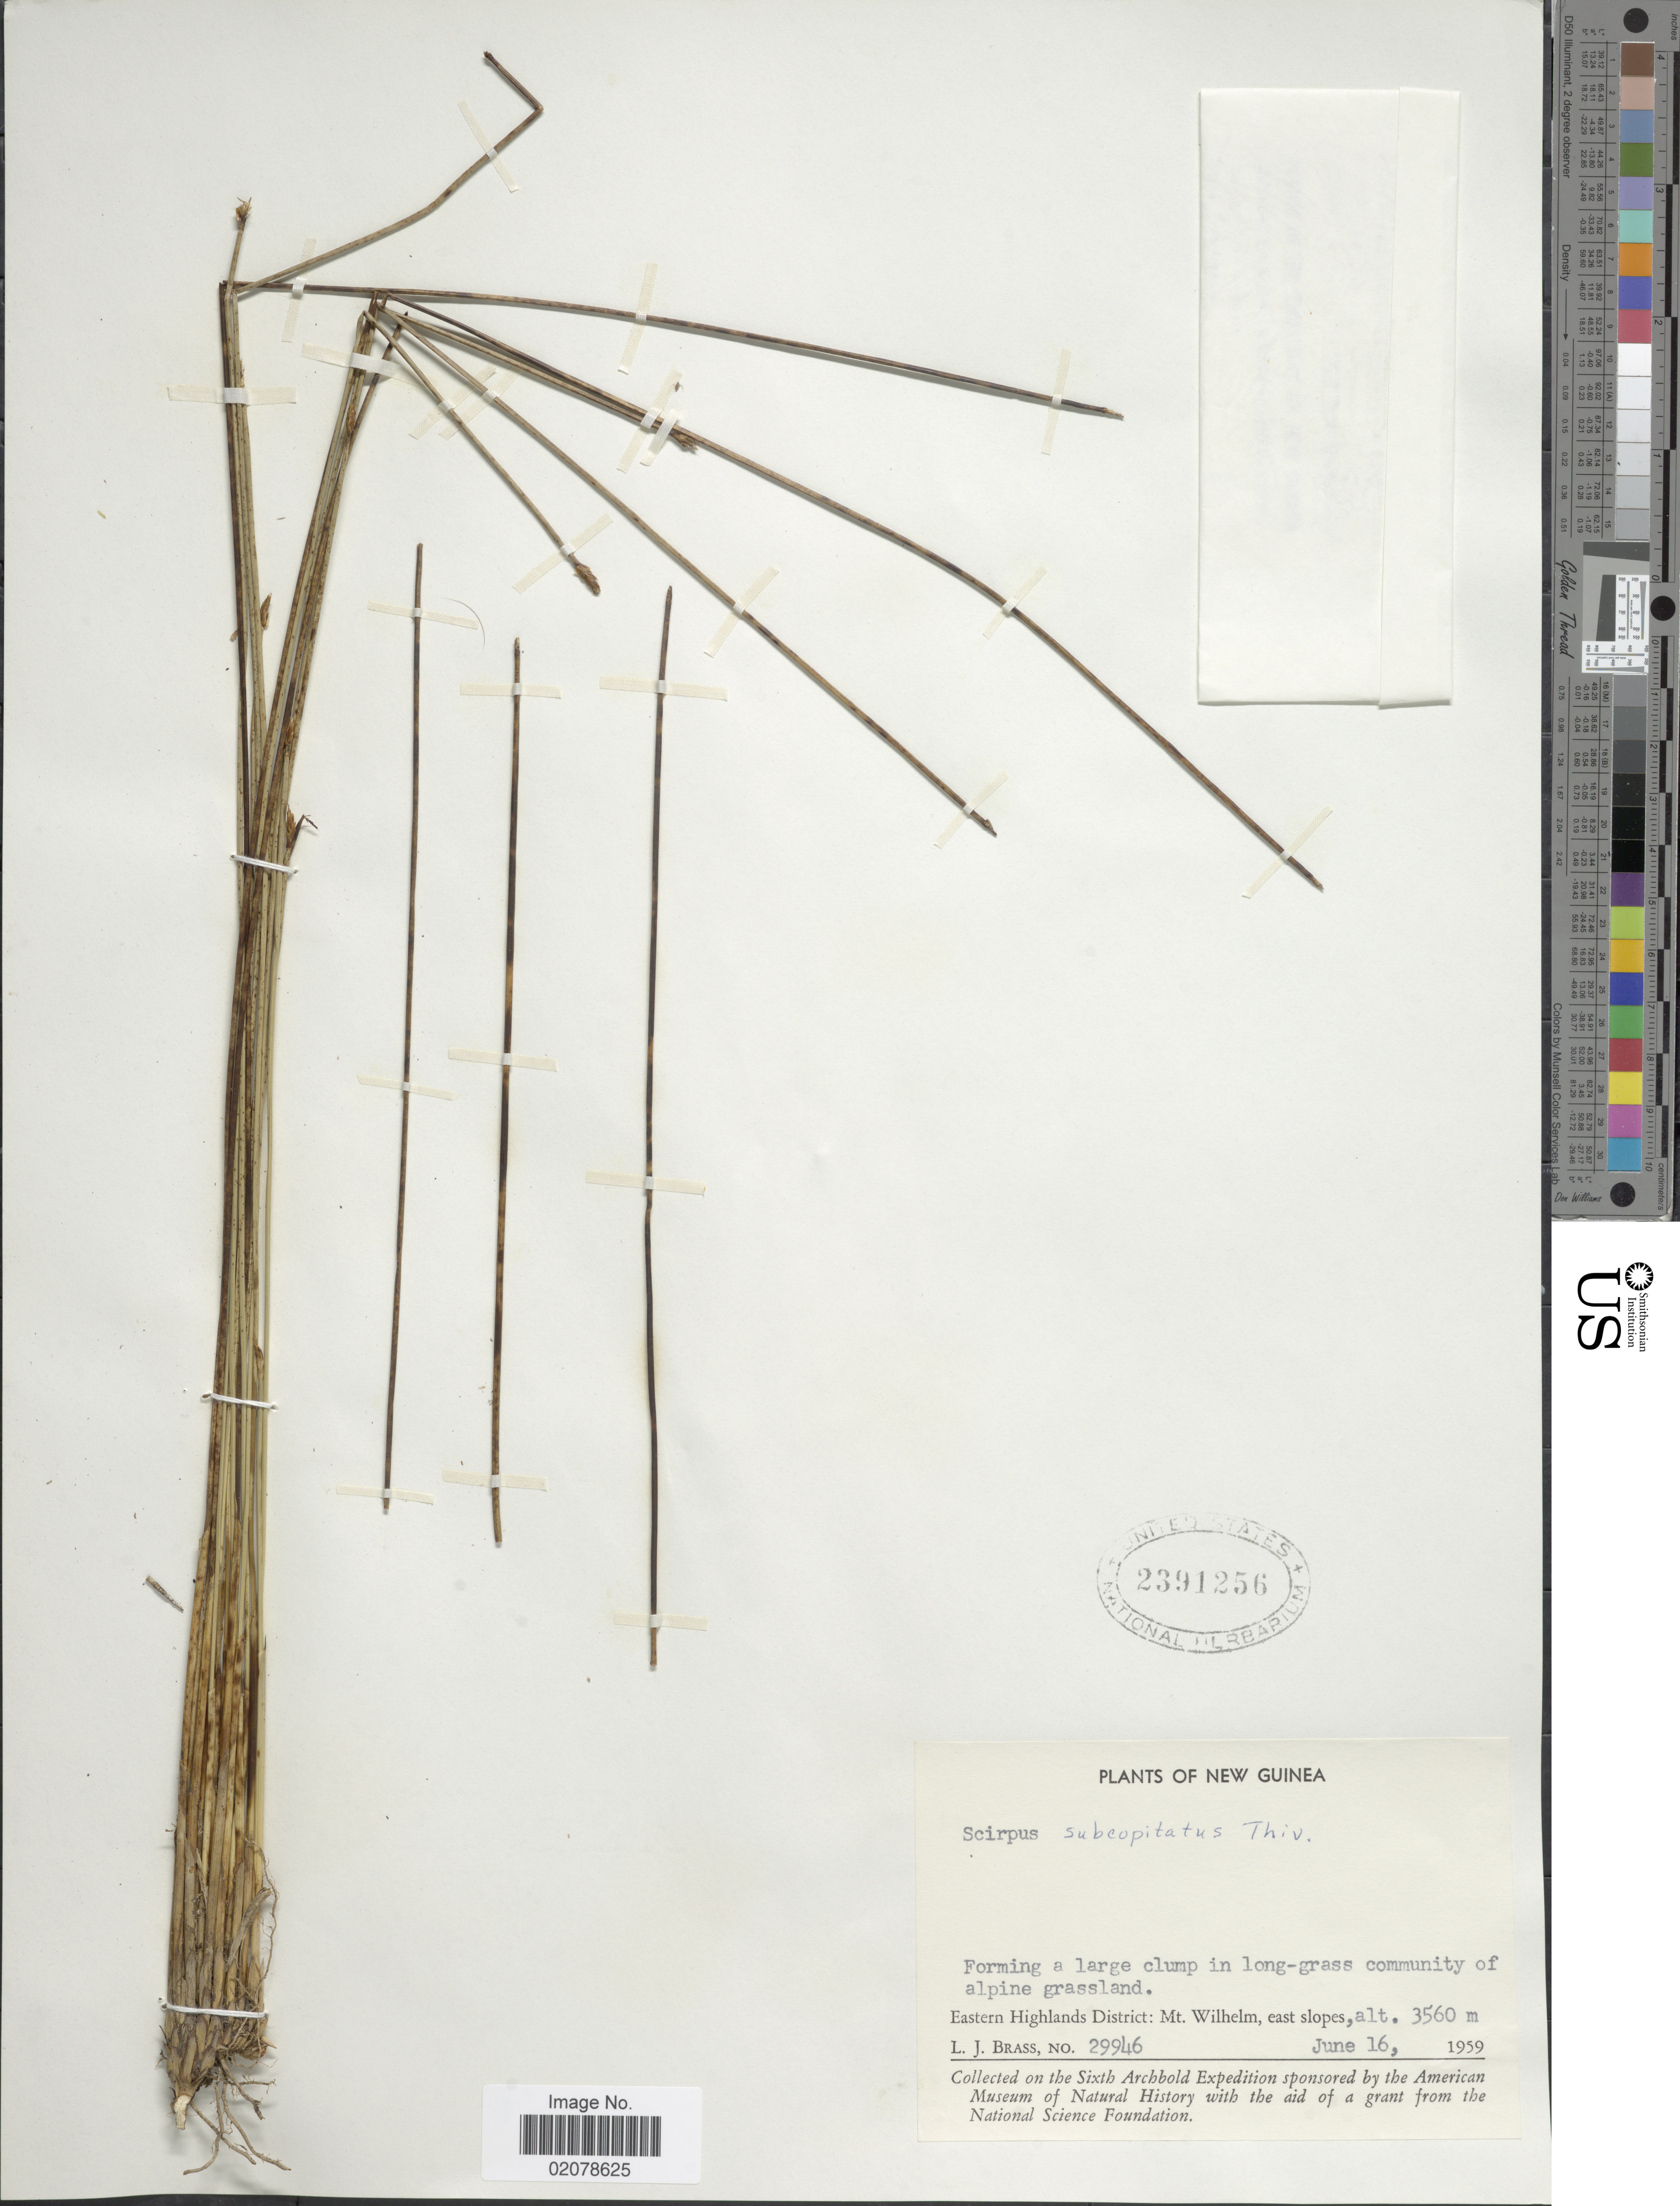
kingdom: Plantae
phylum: Tracheophyta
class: Liliopsida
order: Poales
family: Cyperaceae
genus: Trichophorum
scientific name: Trichophorum subcapitatum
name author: (Thwaites & Hook.) D.A. Simpson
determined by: Strong, Mark T., (BOT), Smithsonian Institution - National Museum of Natural History (UNITED STATES)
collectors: L. J. Brass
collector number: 29946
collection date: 1959-06-16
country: Papua New Guinea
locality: New Guinea. Eastern Highlands District: Mt. Wilhelm, east slopes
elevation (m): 3560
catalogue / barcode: US 2391256